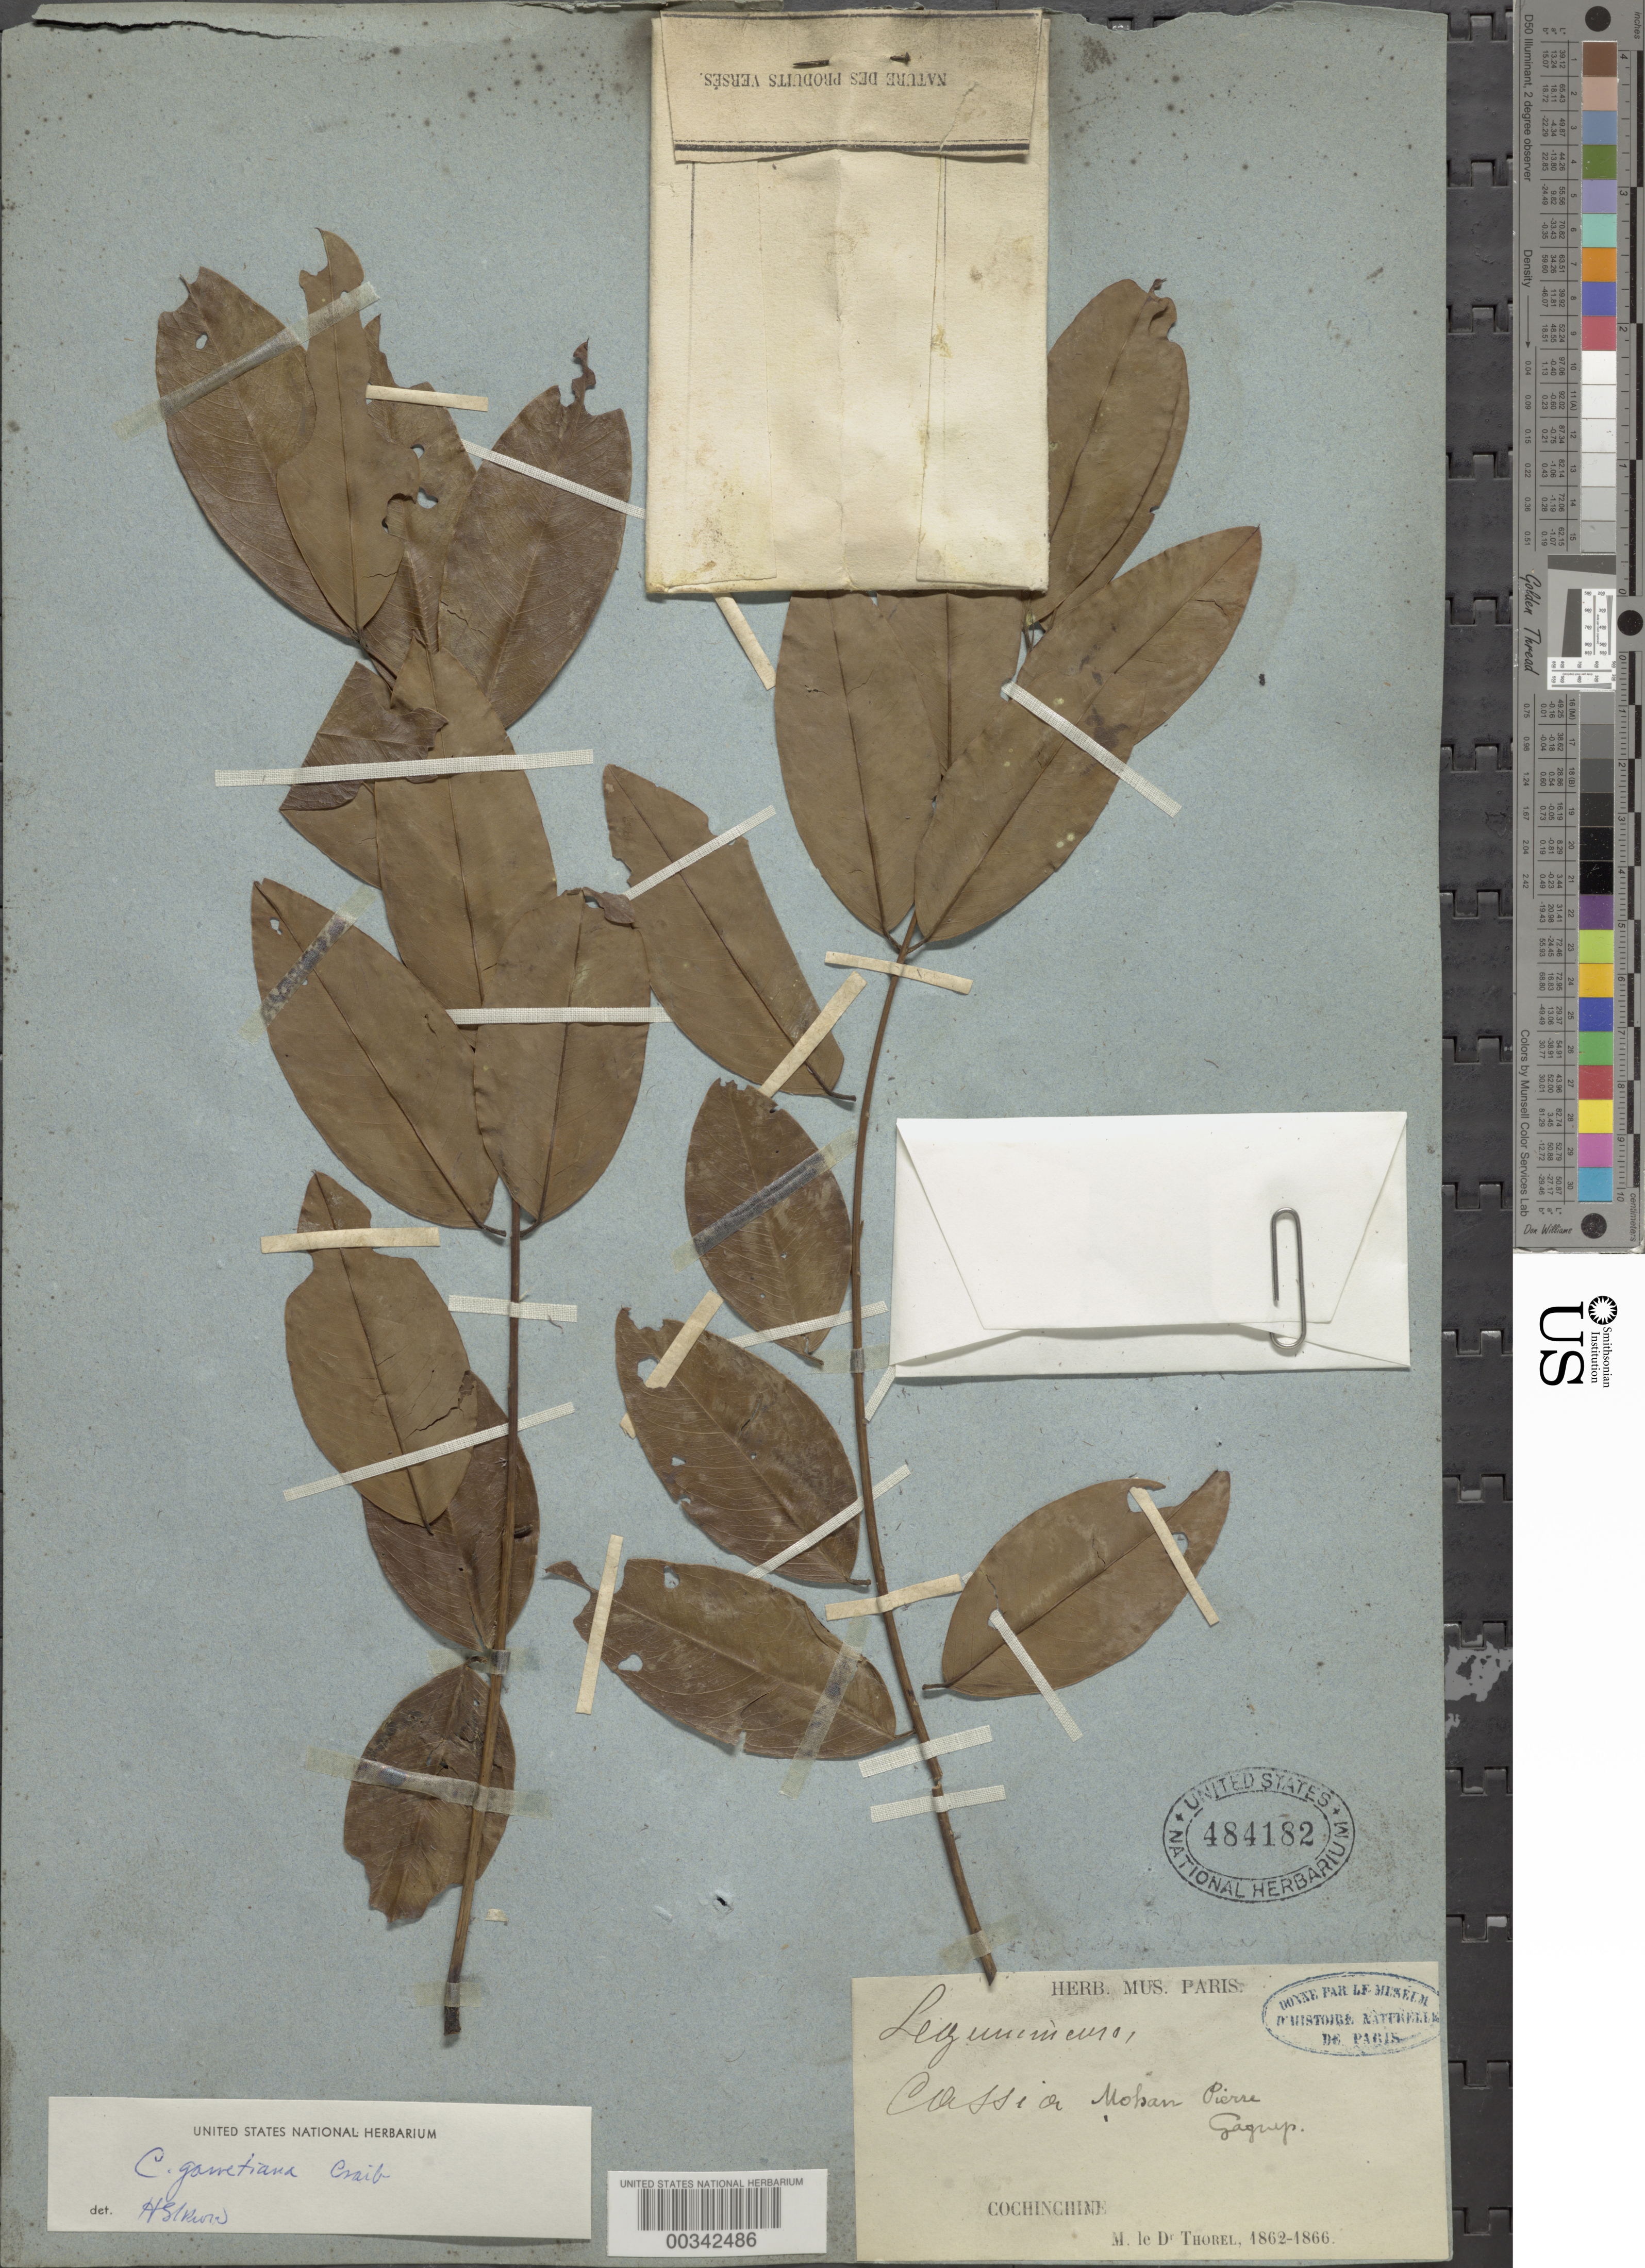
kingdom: Plantae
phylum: Tracheophyta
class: Magnoliopsida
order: Fabales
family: Fabaceae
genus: Senna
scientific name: Senna garrettiana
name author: (Craib) H.S. Irwin & Barneby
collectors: C. Thorel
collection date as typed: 1862 to -- -- 1866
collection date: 1862/1866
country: Vietnam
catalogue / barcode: US 484182